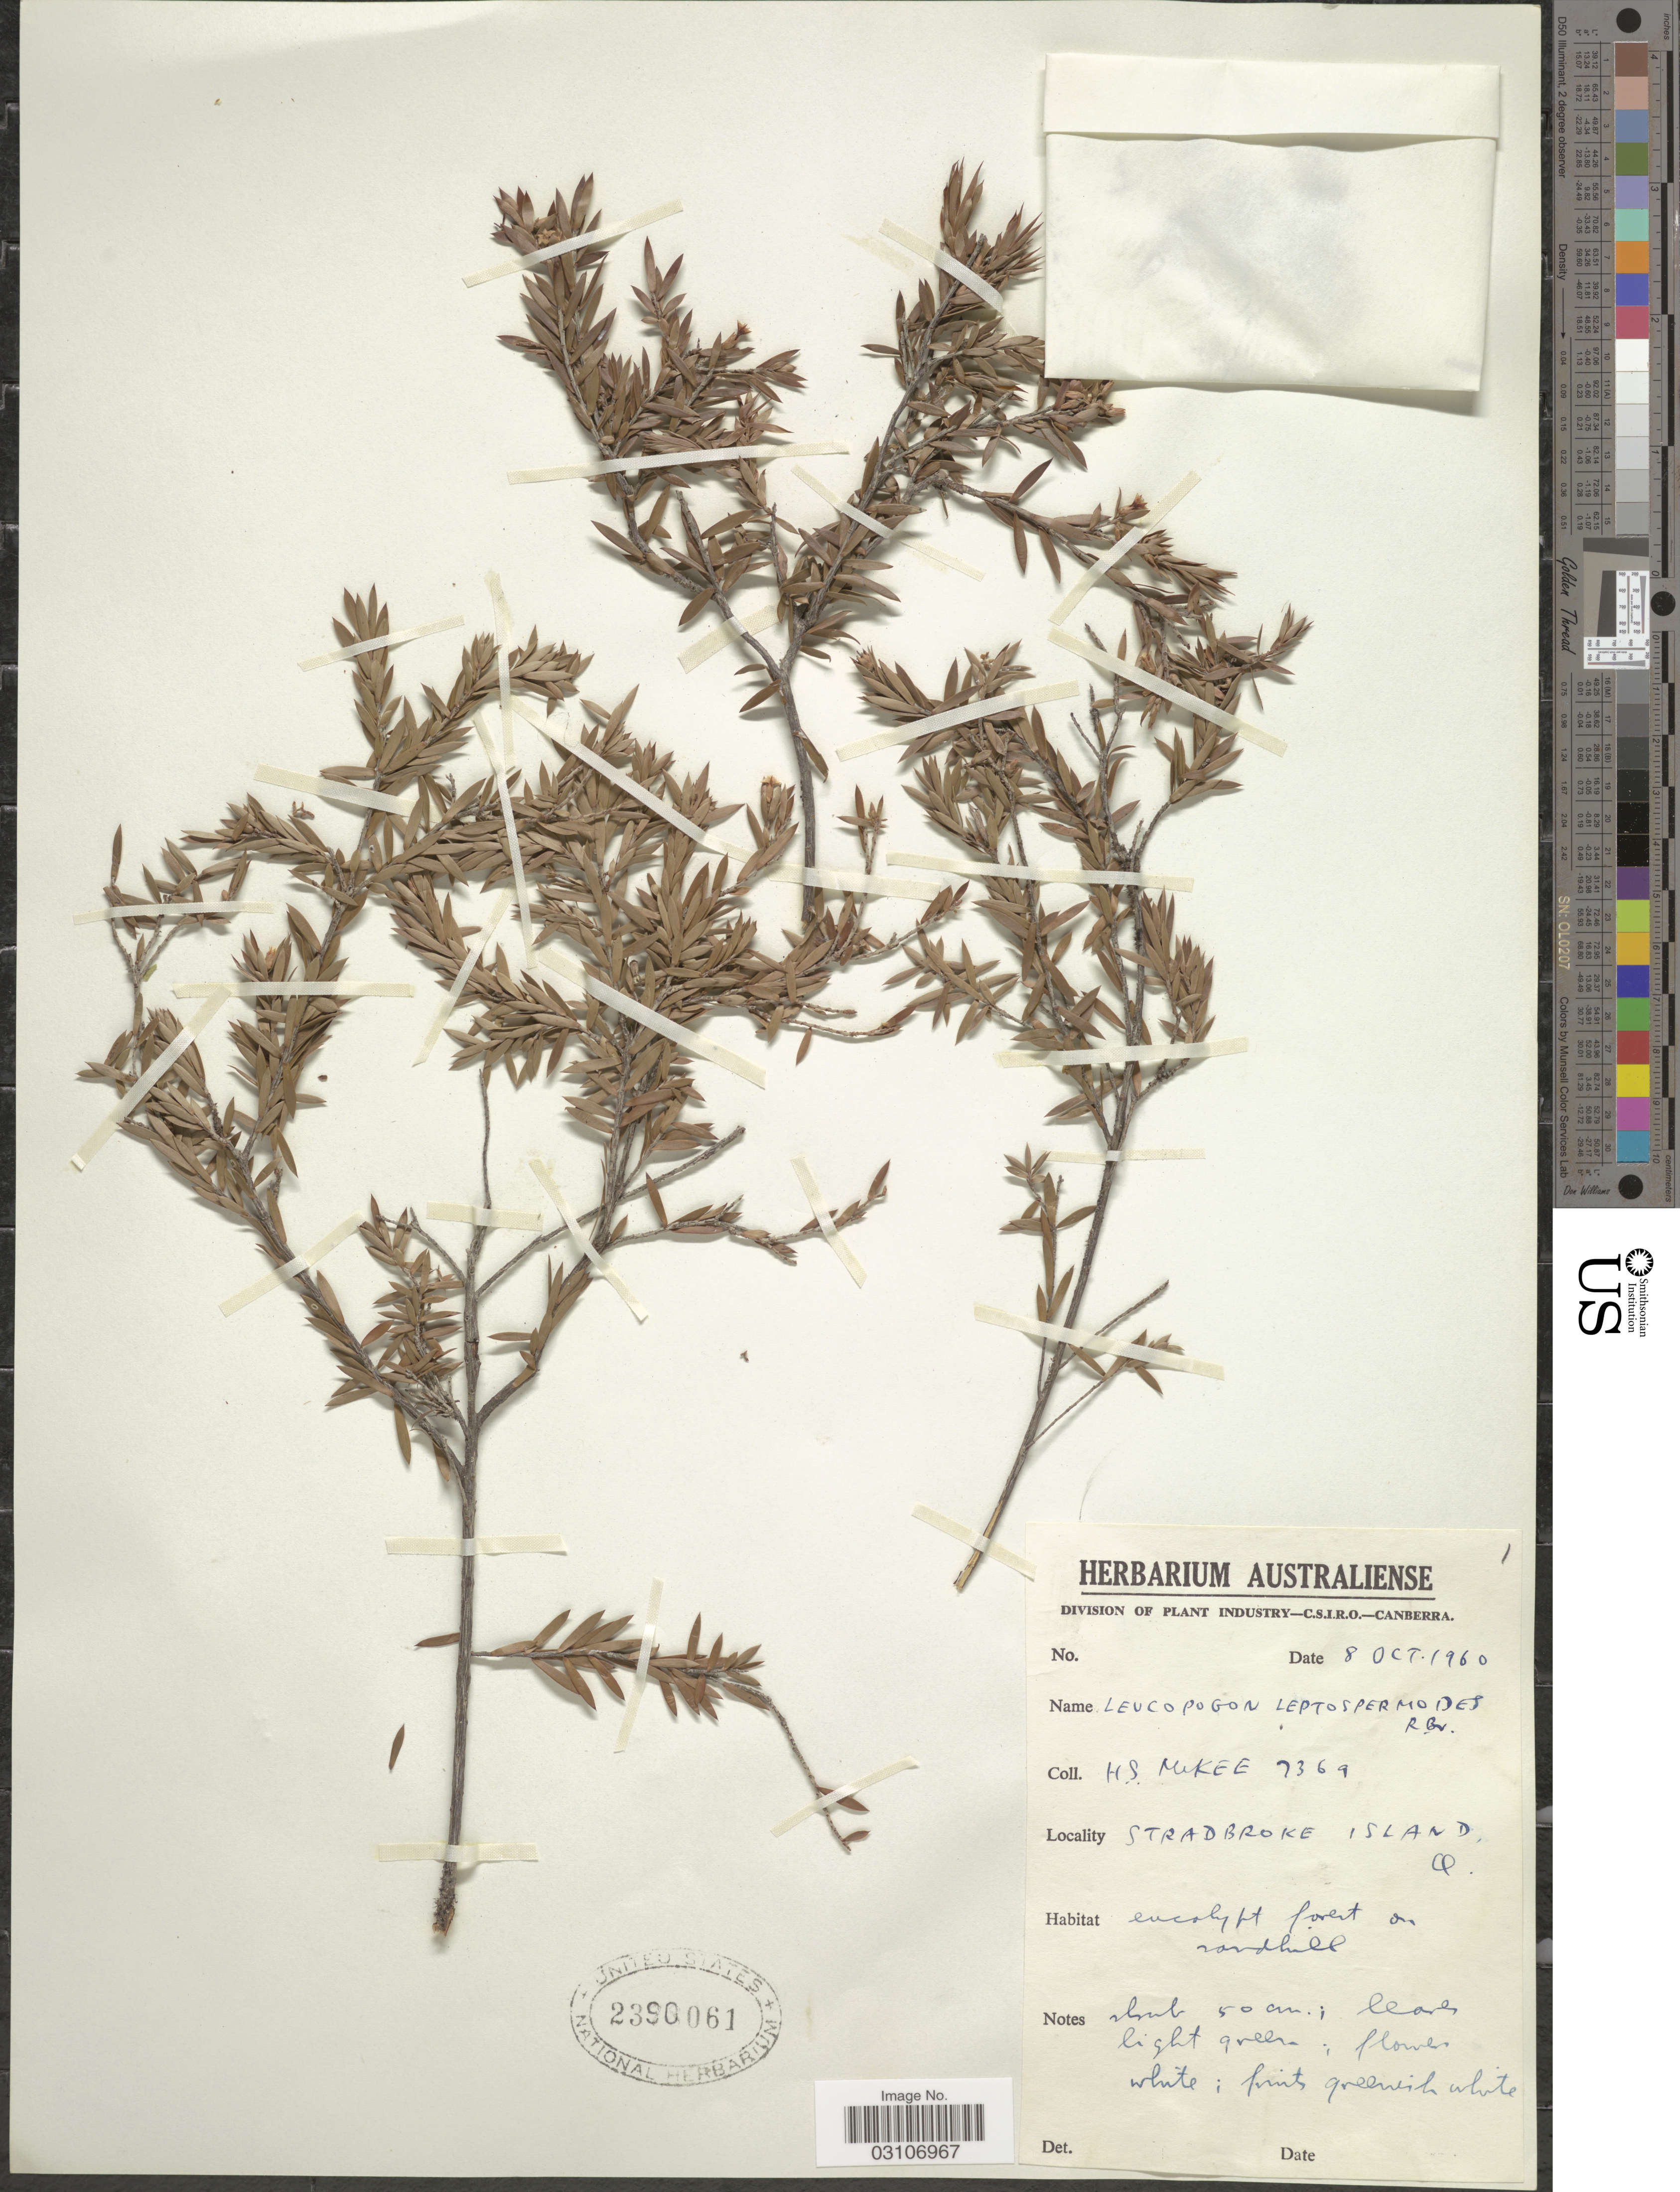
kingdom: Plantae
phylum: Tracheophyta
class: Magnoliopsida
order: Ericales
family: Ericaceae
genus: Leucopogon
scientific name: Leucopogon leptospermoides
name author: R. Br.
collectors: H. S. McKee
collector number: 7369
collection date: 1960-10-08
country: Australia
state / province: Queensland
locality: Stradbroke Island.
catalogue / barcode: US 2390061